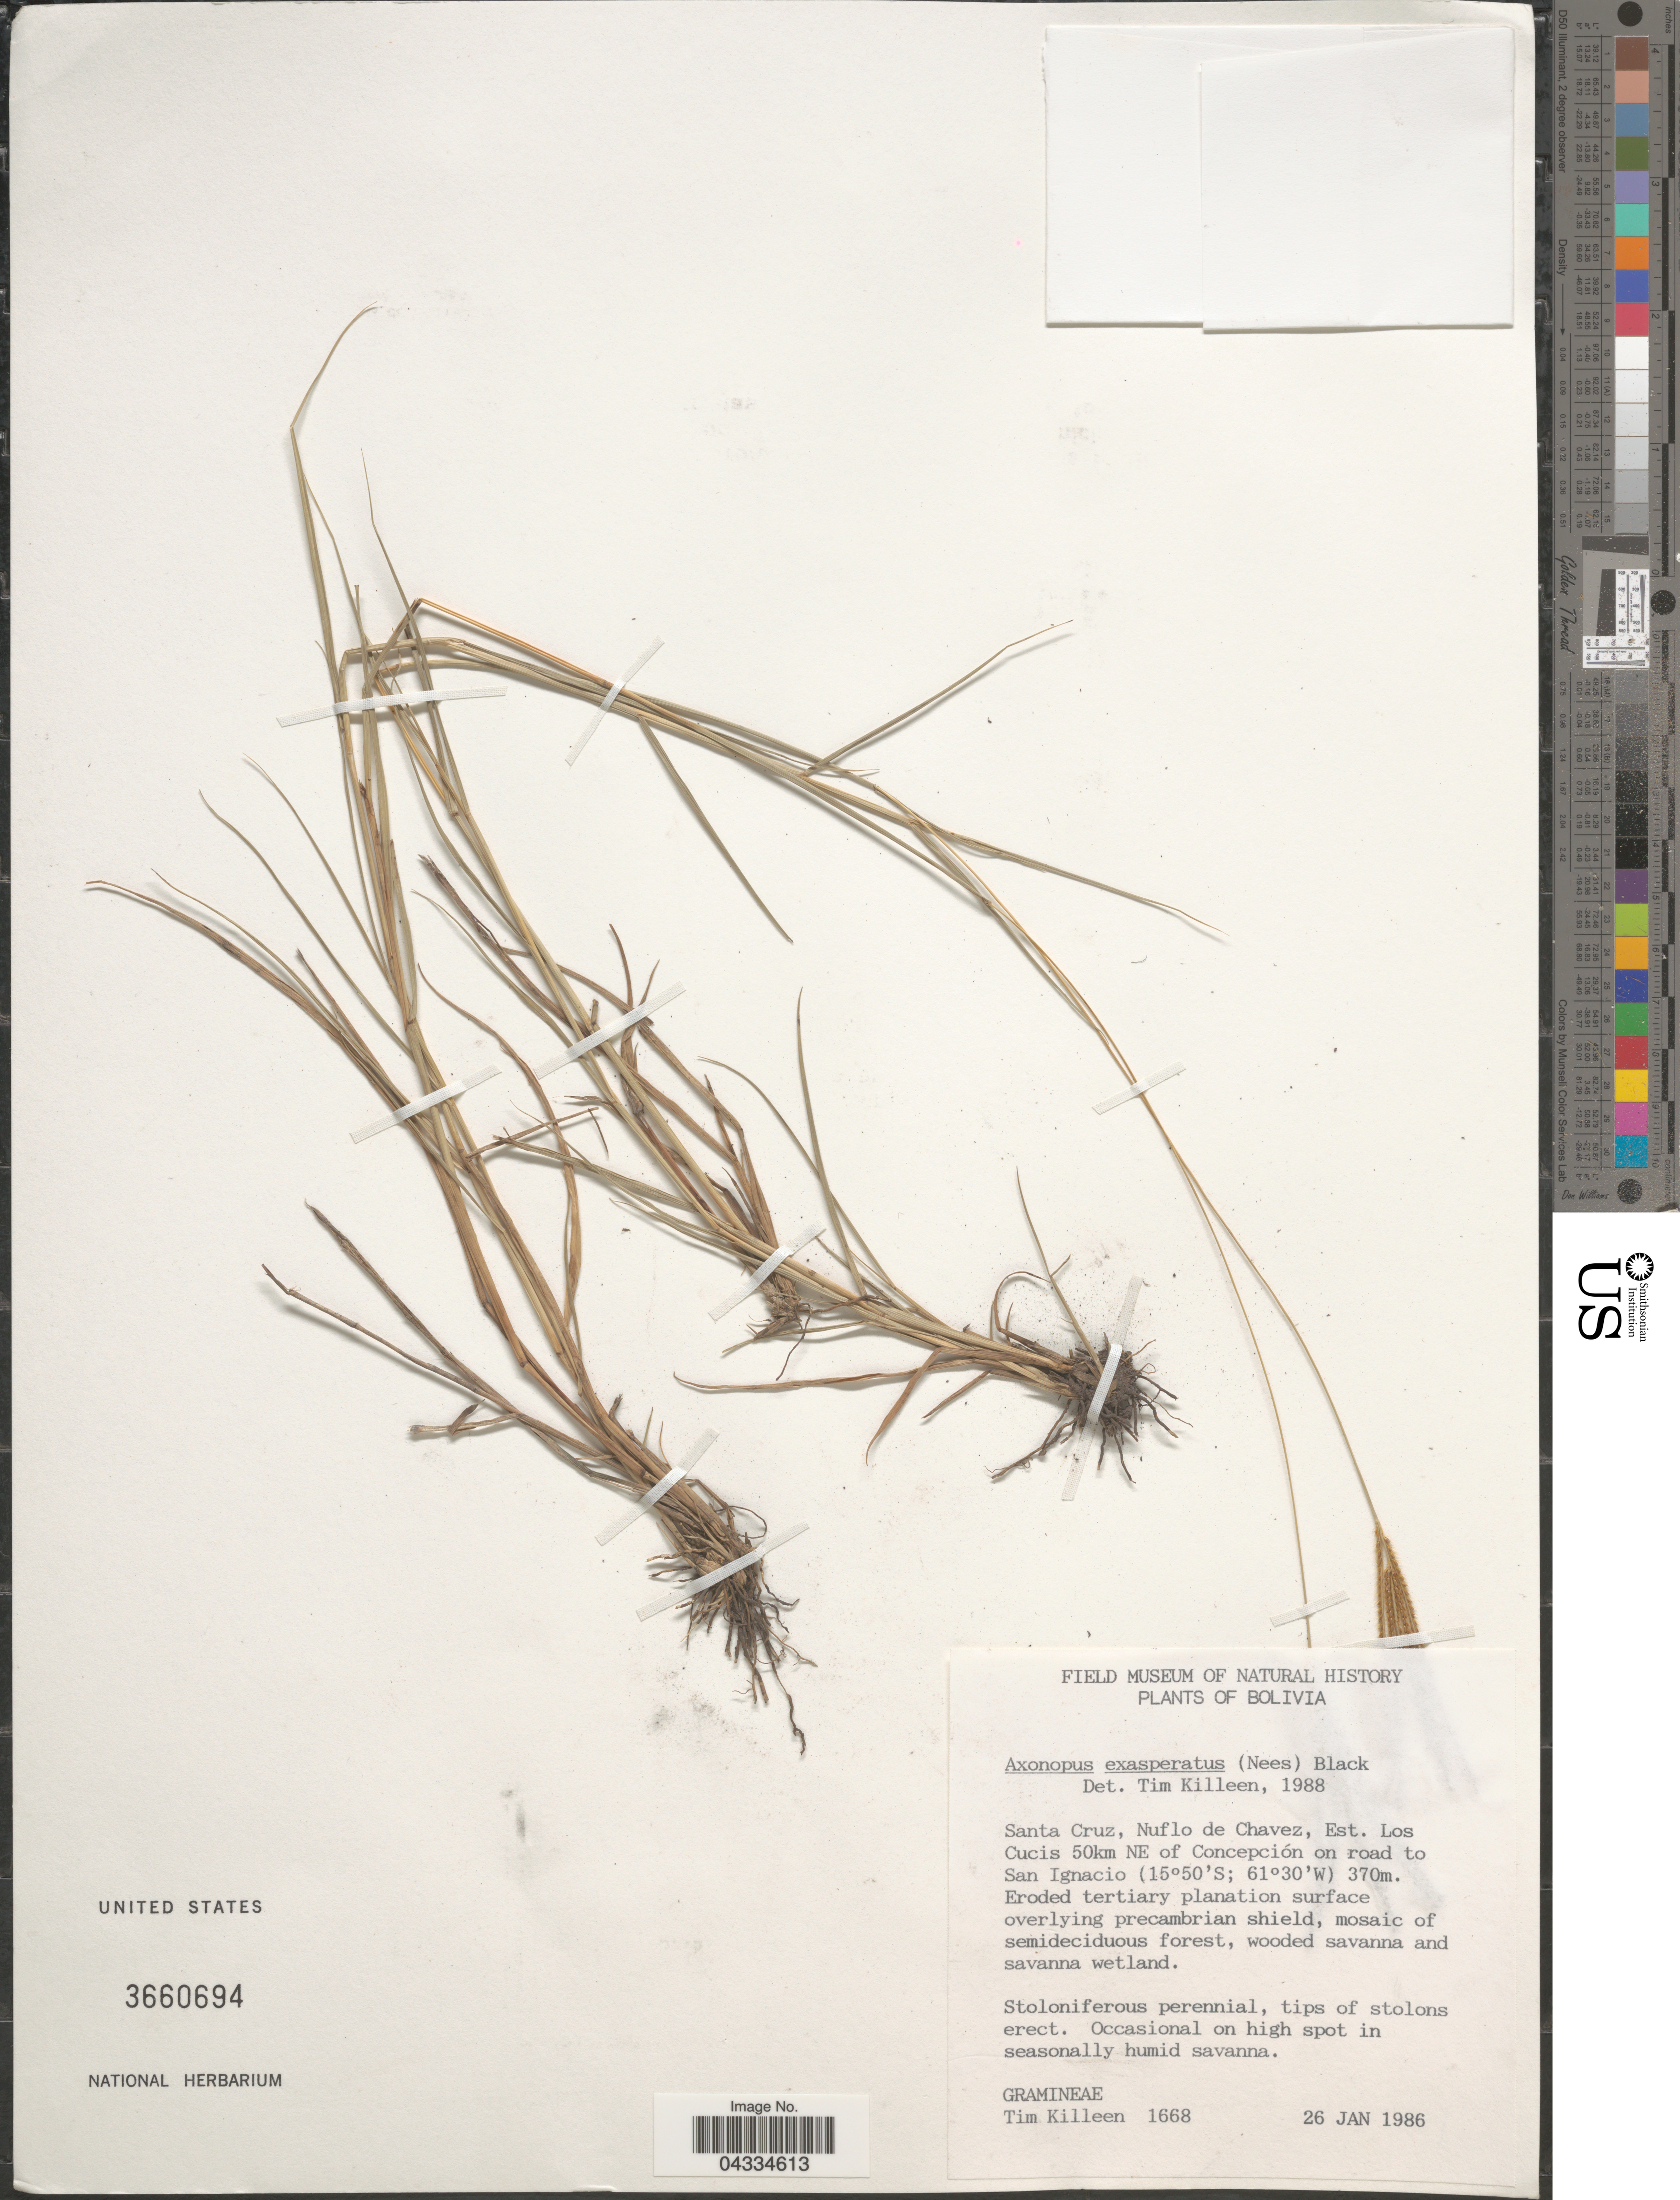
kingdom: Plantae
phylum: Tracheophyta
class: Liliopsida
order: Poales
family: Poaceae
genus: Axonopus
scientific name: Axonopus aureus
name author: P. Beauv.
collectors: T. J. Killeen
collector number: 1668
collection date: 1986-01-26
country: Bolivia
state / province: Santa Cruz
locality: Nuflo de Chavez, Est. Los Cucis 50km NE of Concepción on road to San Ignacio.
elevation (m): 370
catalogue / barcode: US 3660694